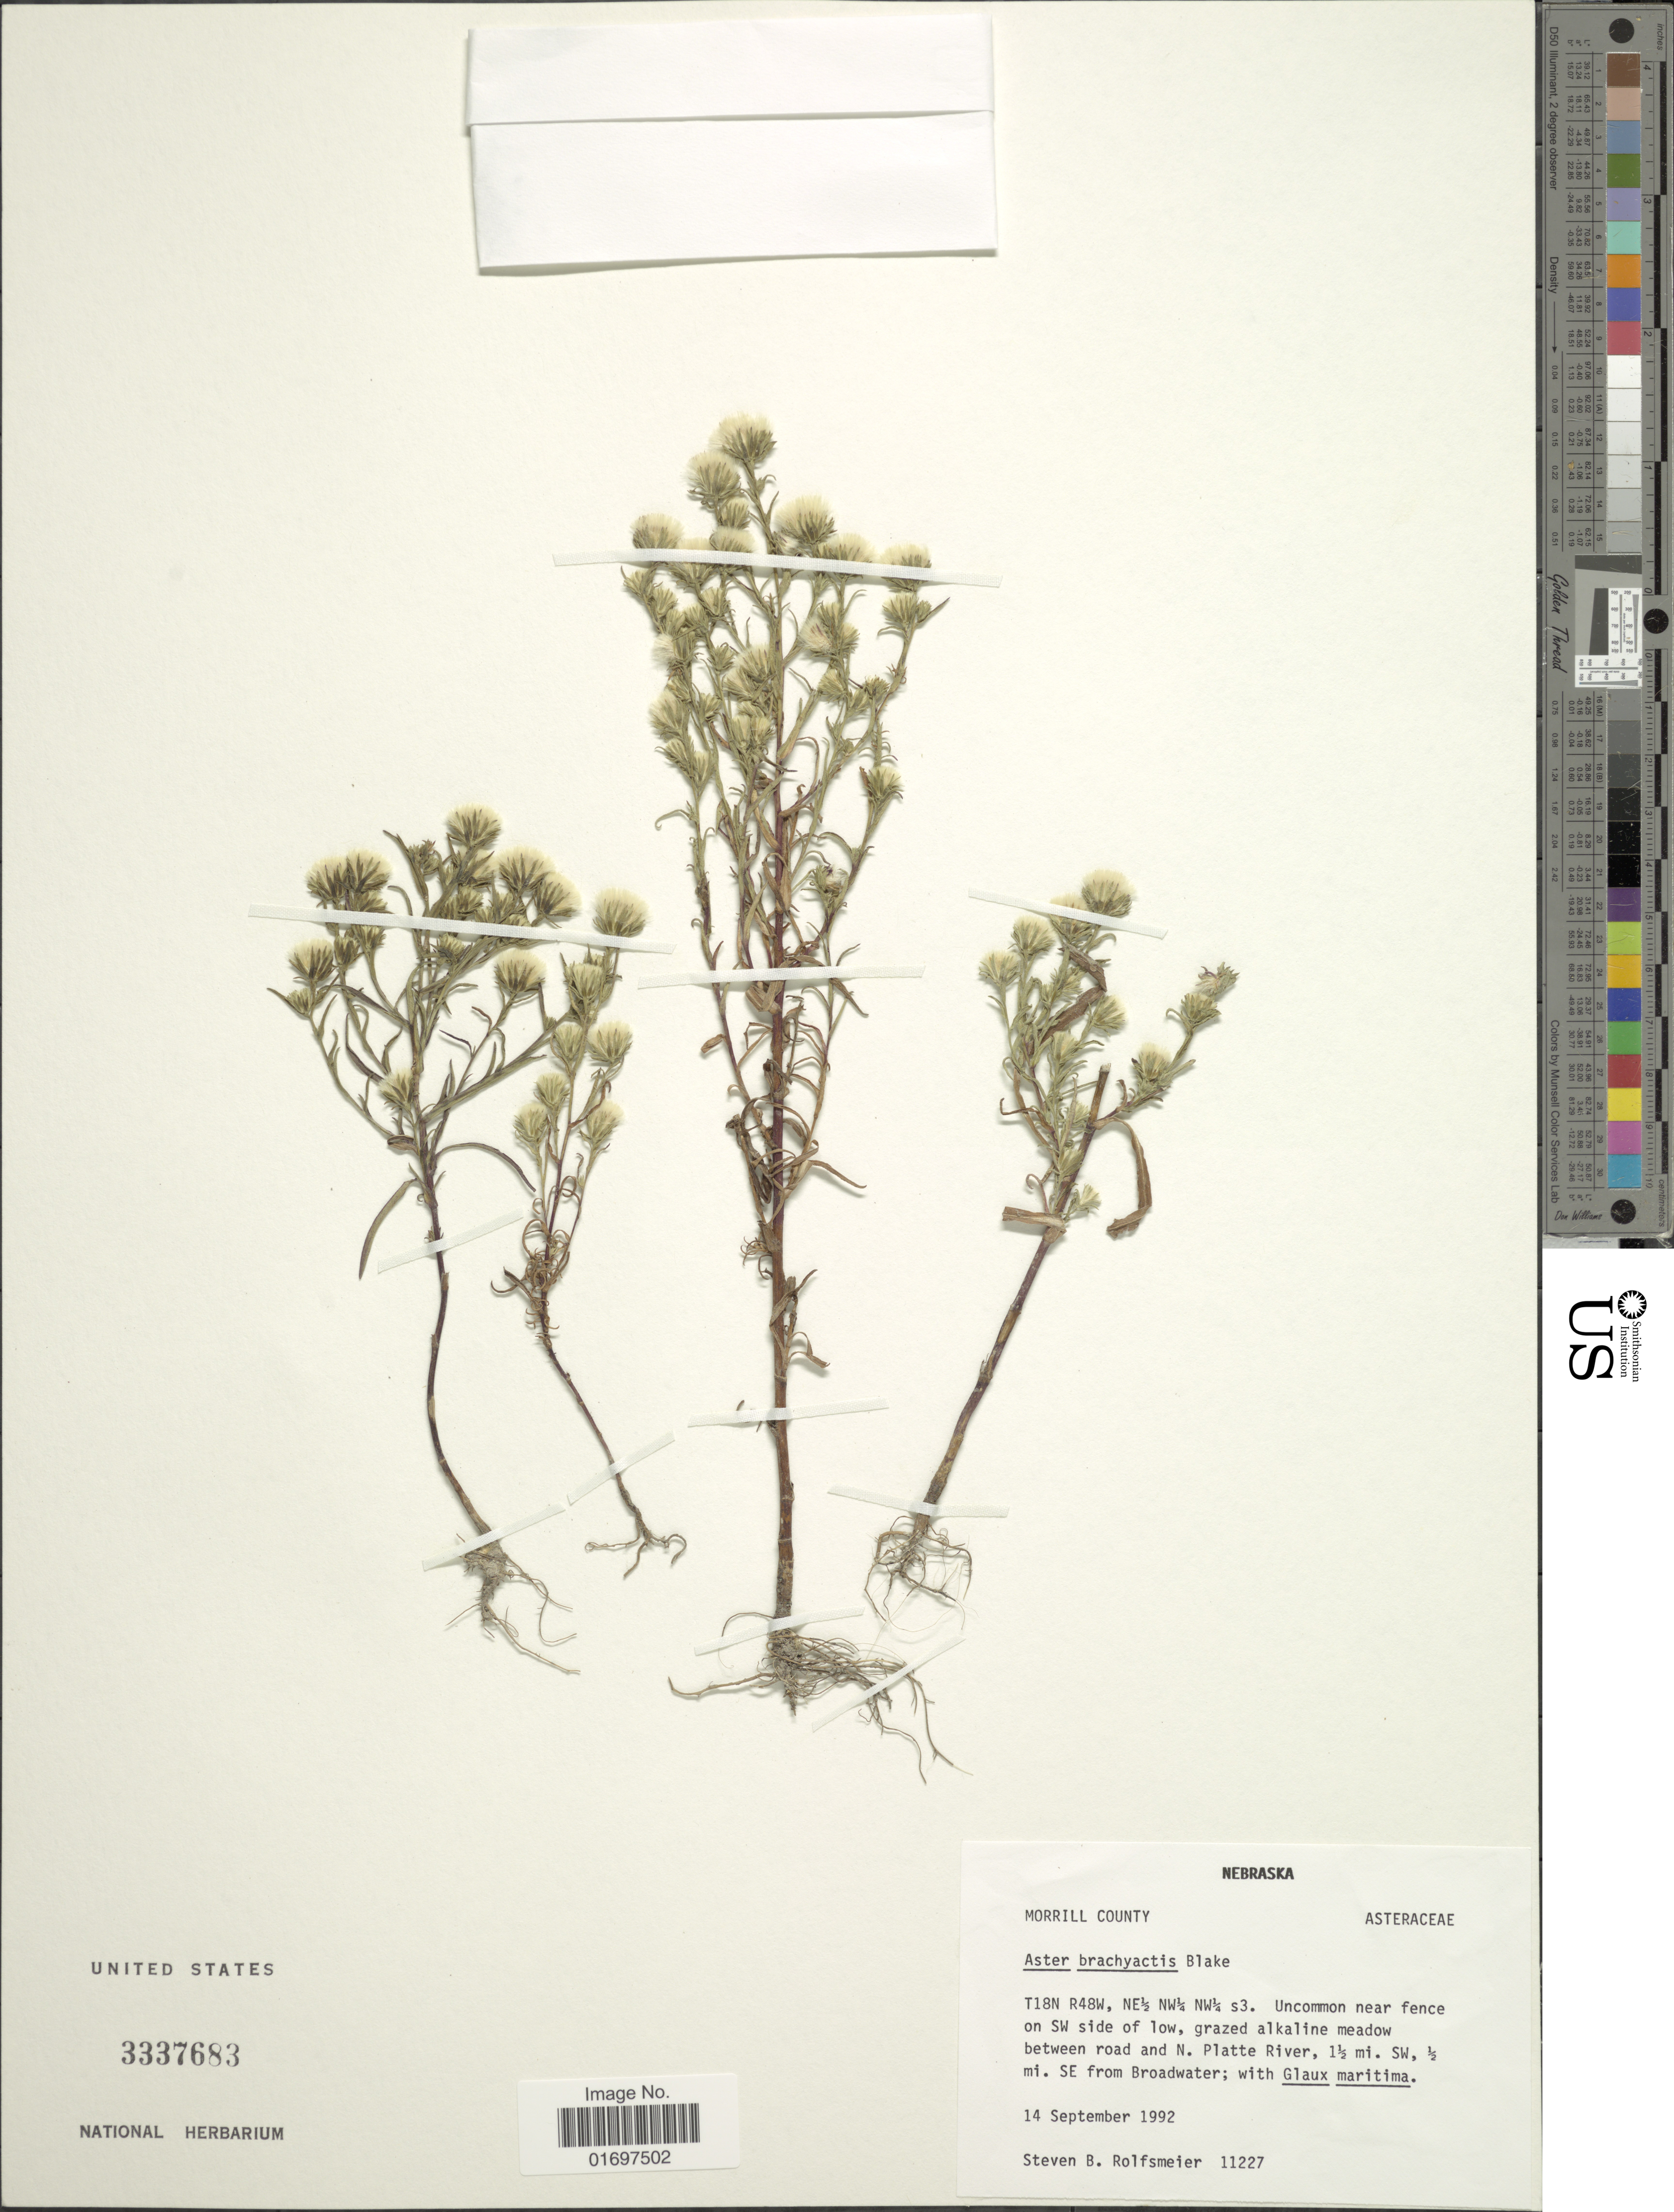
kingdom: Plantae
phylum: Tracheophyta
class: Magnoliopsida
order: Asterales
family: Asteraceae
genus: Symphyotrichum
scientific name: Symphyotrichum ciliatum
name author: (Ledeb.) G.L. Nesom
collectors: S. Rolfsmeier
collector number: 11227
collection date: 1992-09-14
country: United States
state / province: Nebraska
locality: Nebraska. Morrill County. T18N R48W, NE½ NW¼ s3. Uncommon near fence on SW side of low, grazed alkaline meadow between road and N. Platte River. 1½ mi. SW, ½ mi. SE from Broadwater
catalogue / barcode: US 3337683